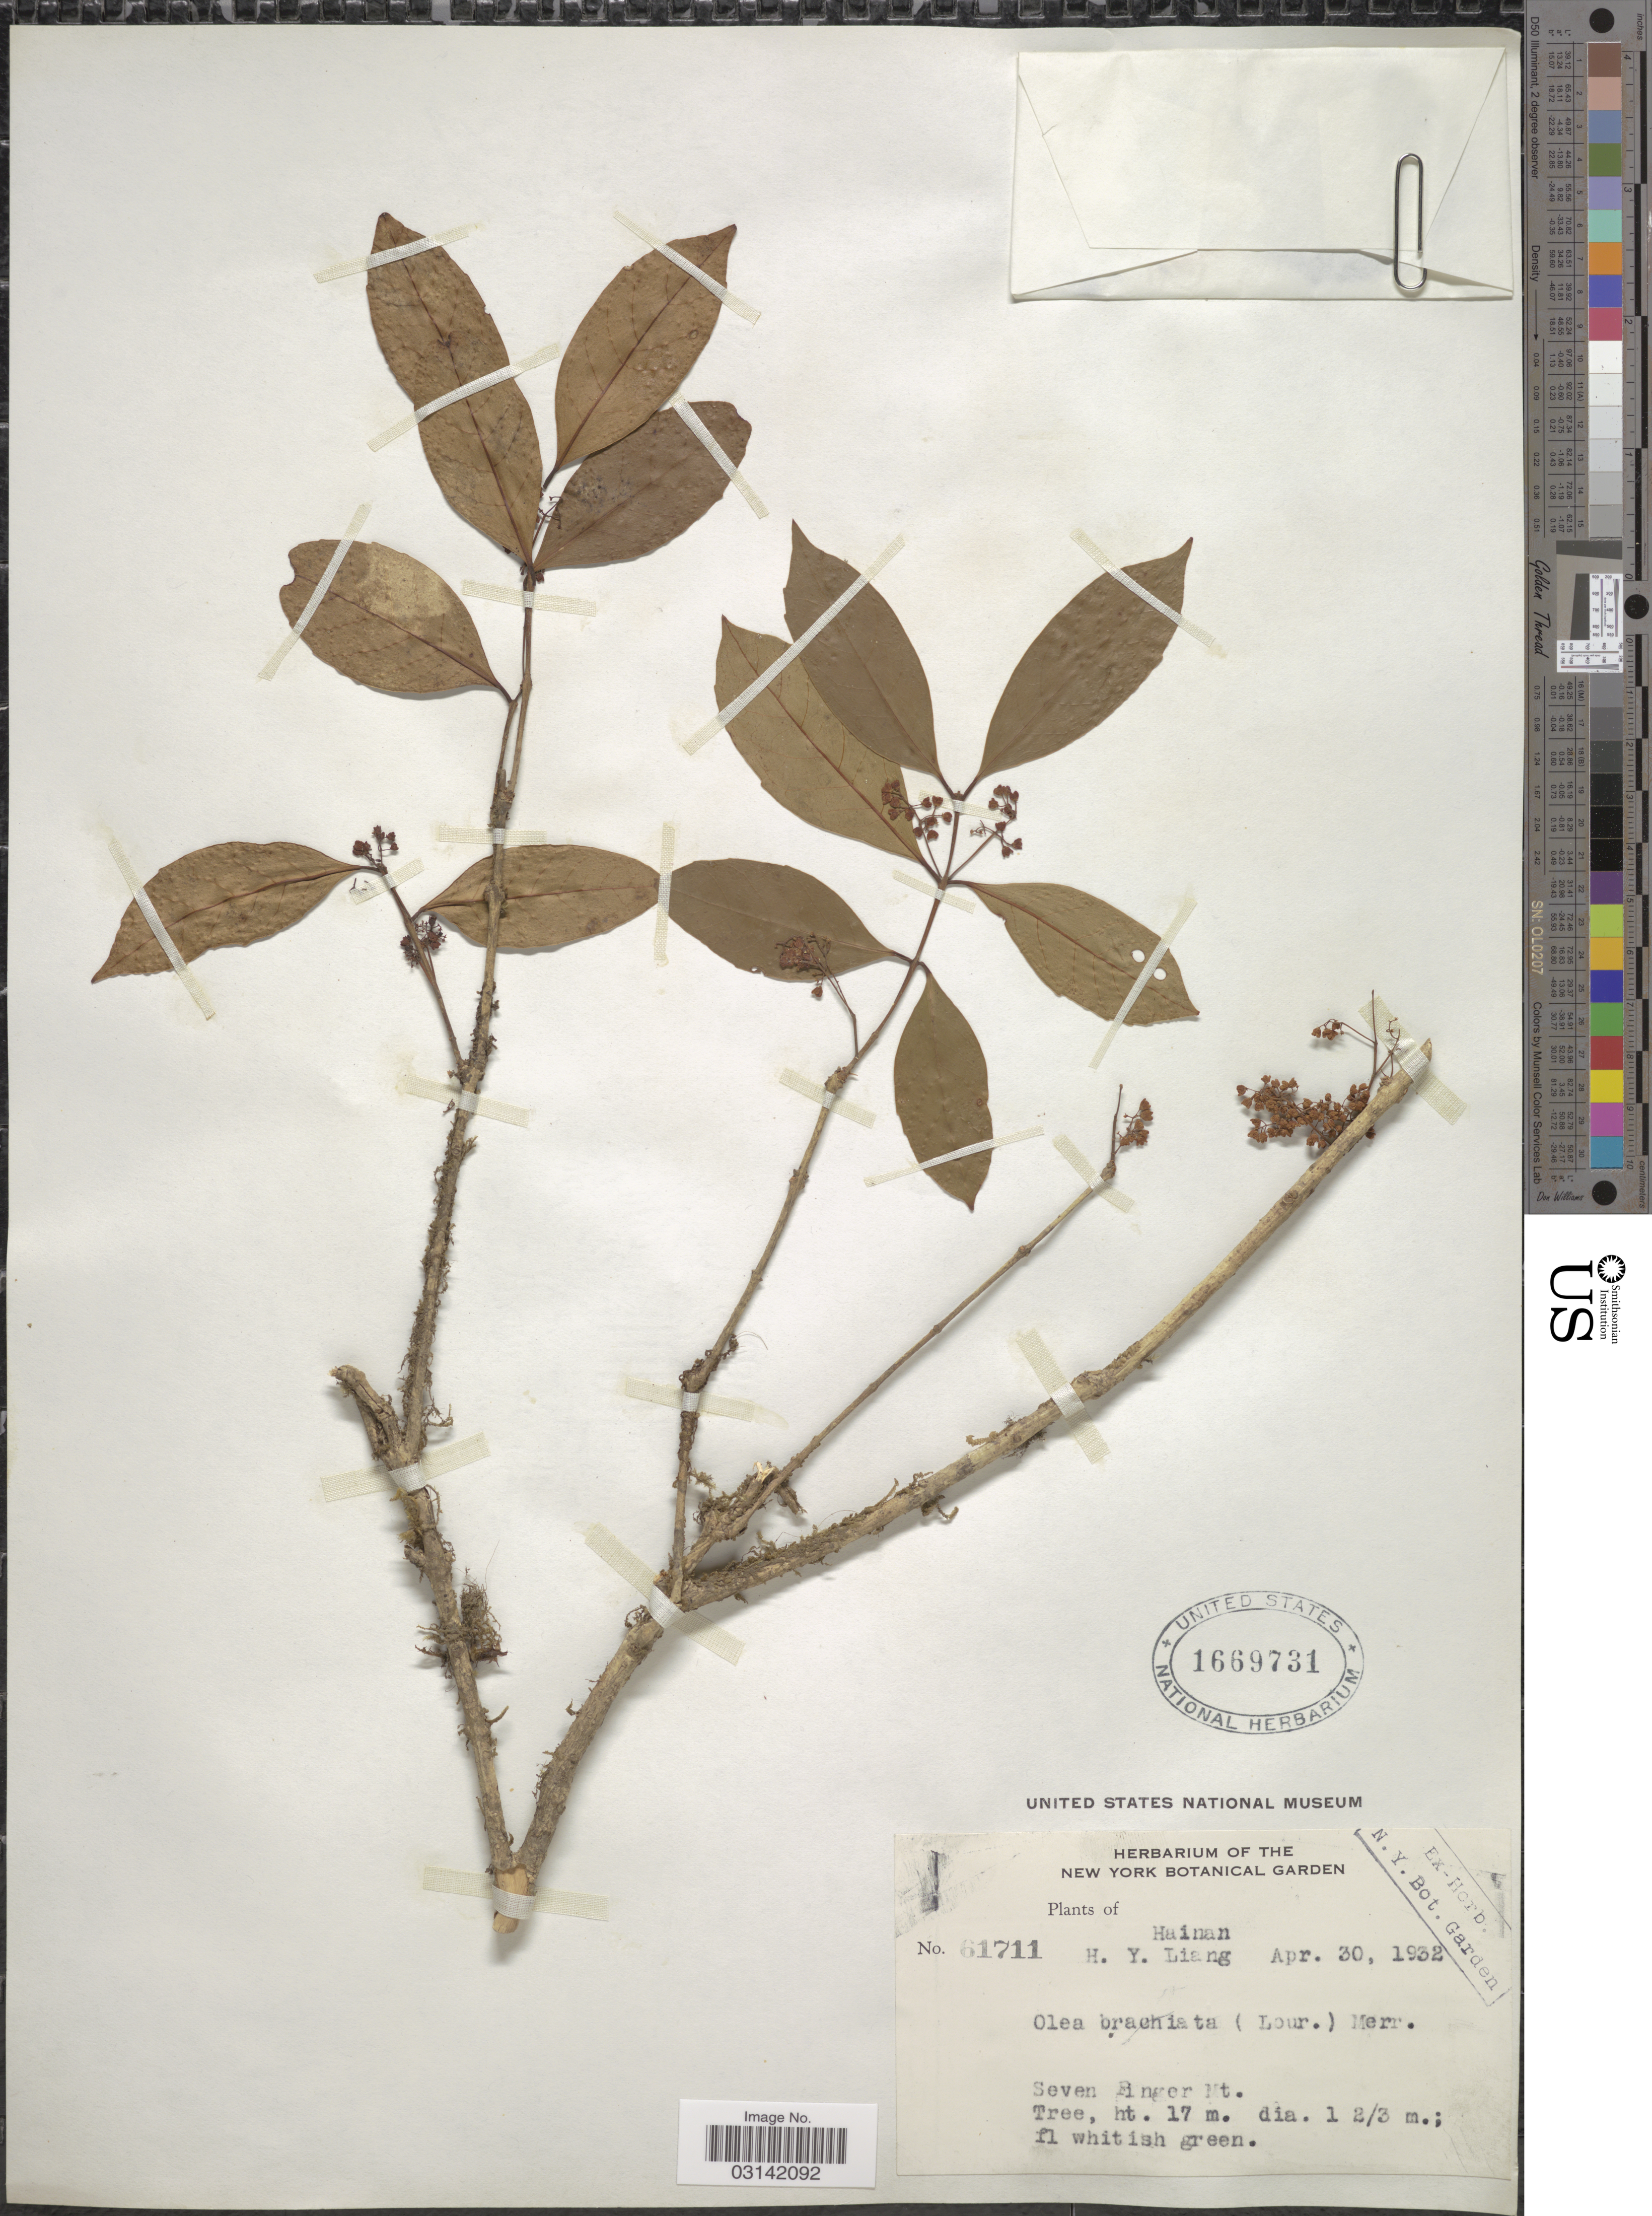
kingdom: Plantae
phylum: Tracheophyta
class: Magnoliopsida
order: Lamiales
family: Oleaceae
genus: Tetrapilus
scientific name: Tetrapilus brachiatus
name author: Lour.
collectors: H. Y. Liang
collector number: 61711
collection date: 1932-04-30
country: China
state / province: Hainan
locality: Seven Finger Mt.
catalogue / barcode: US 1669731